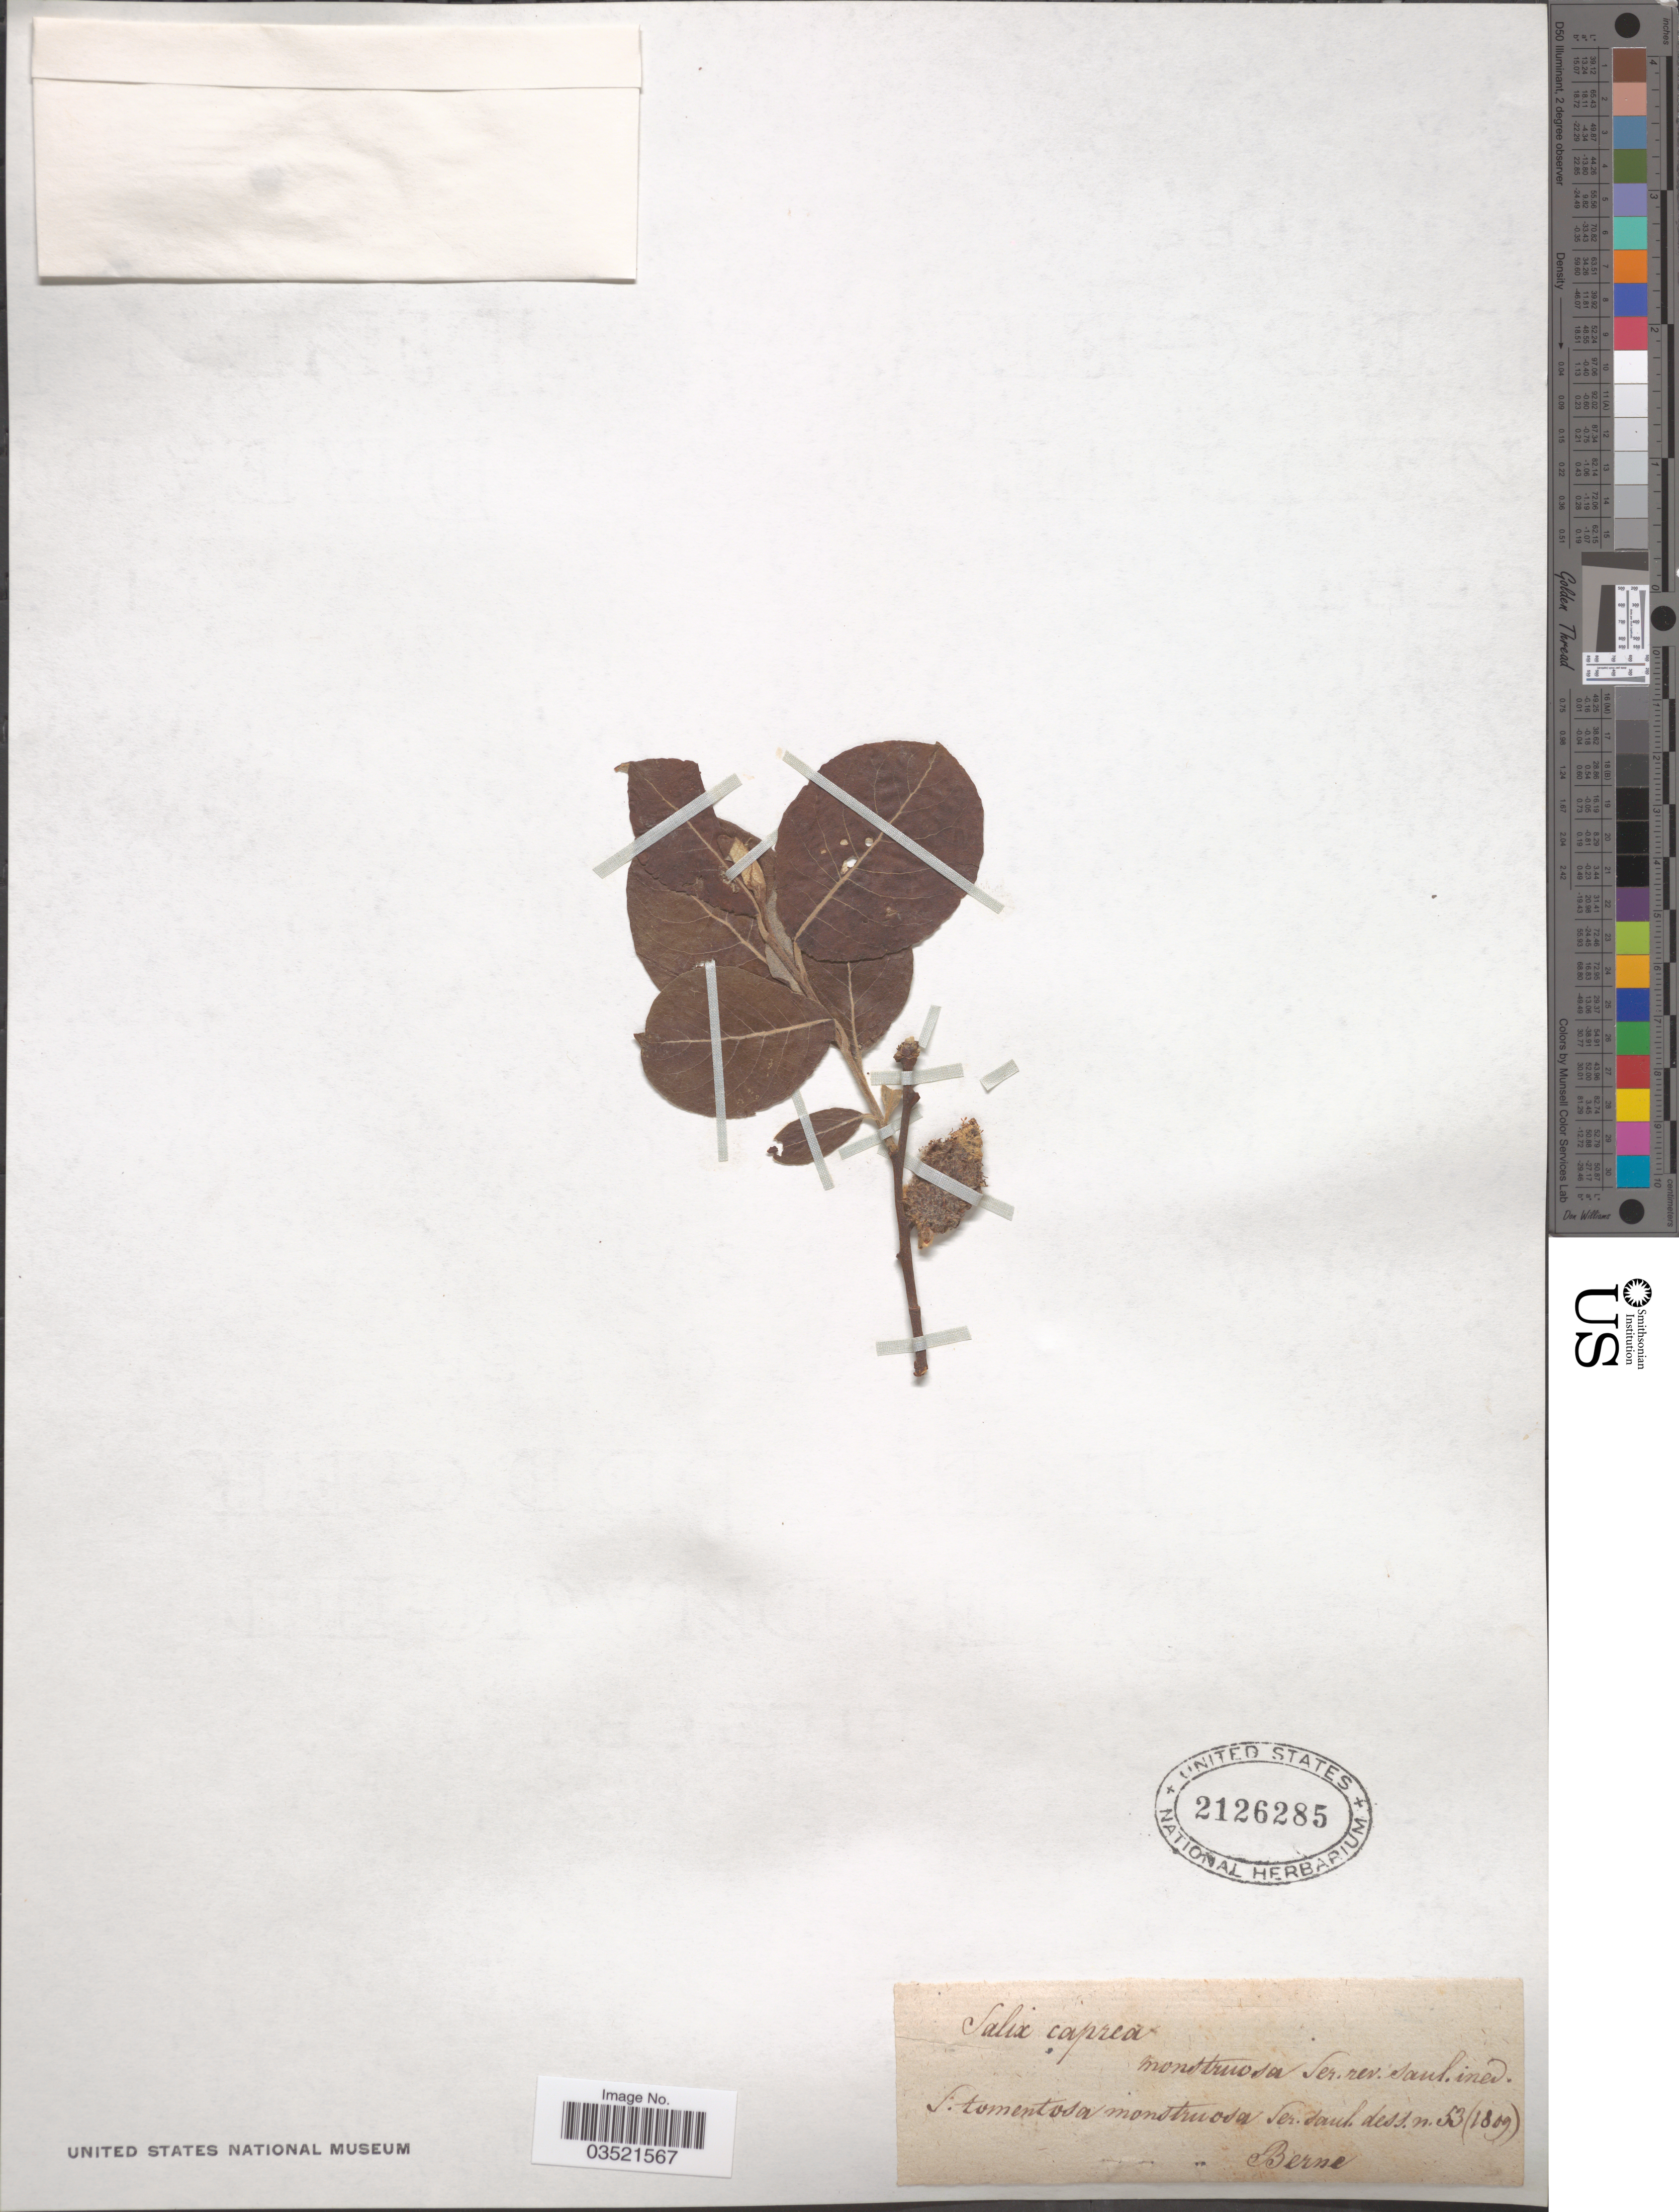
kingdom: Plantae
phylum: Tracheophyta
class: Magnoliopsida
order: Malpighiales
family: Salicaceae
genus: Salix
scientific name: Salix caprea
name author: L.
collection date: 1809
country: Switzerland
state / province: Bern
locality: Berne.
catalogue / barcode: US 2126285